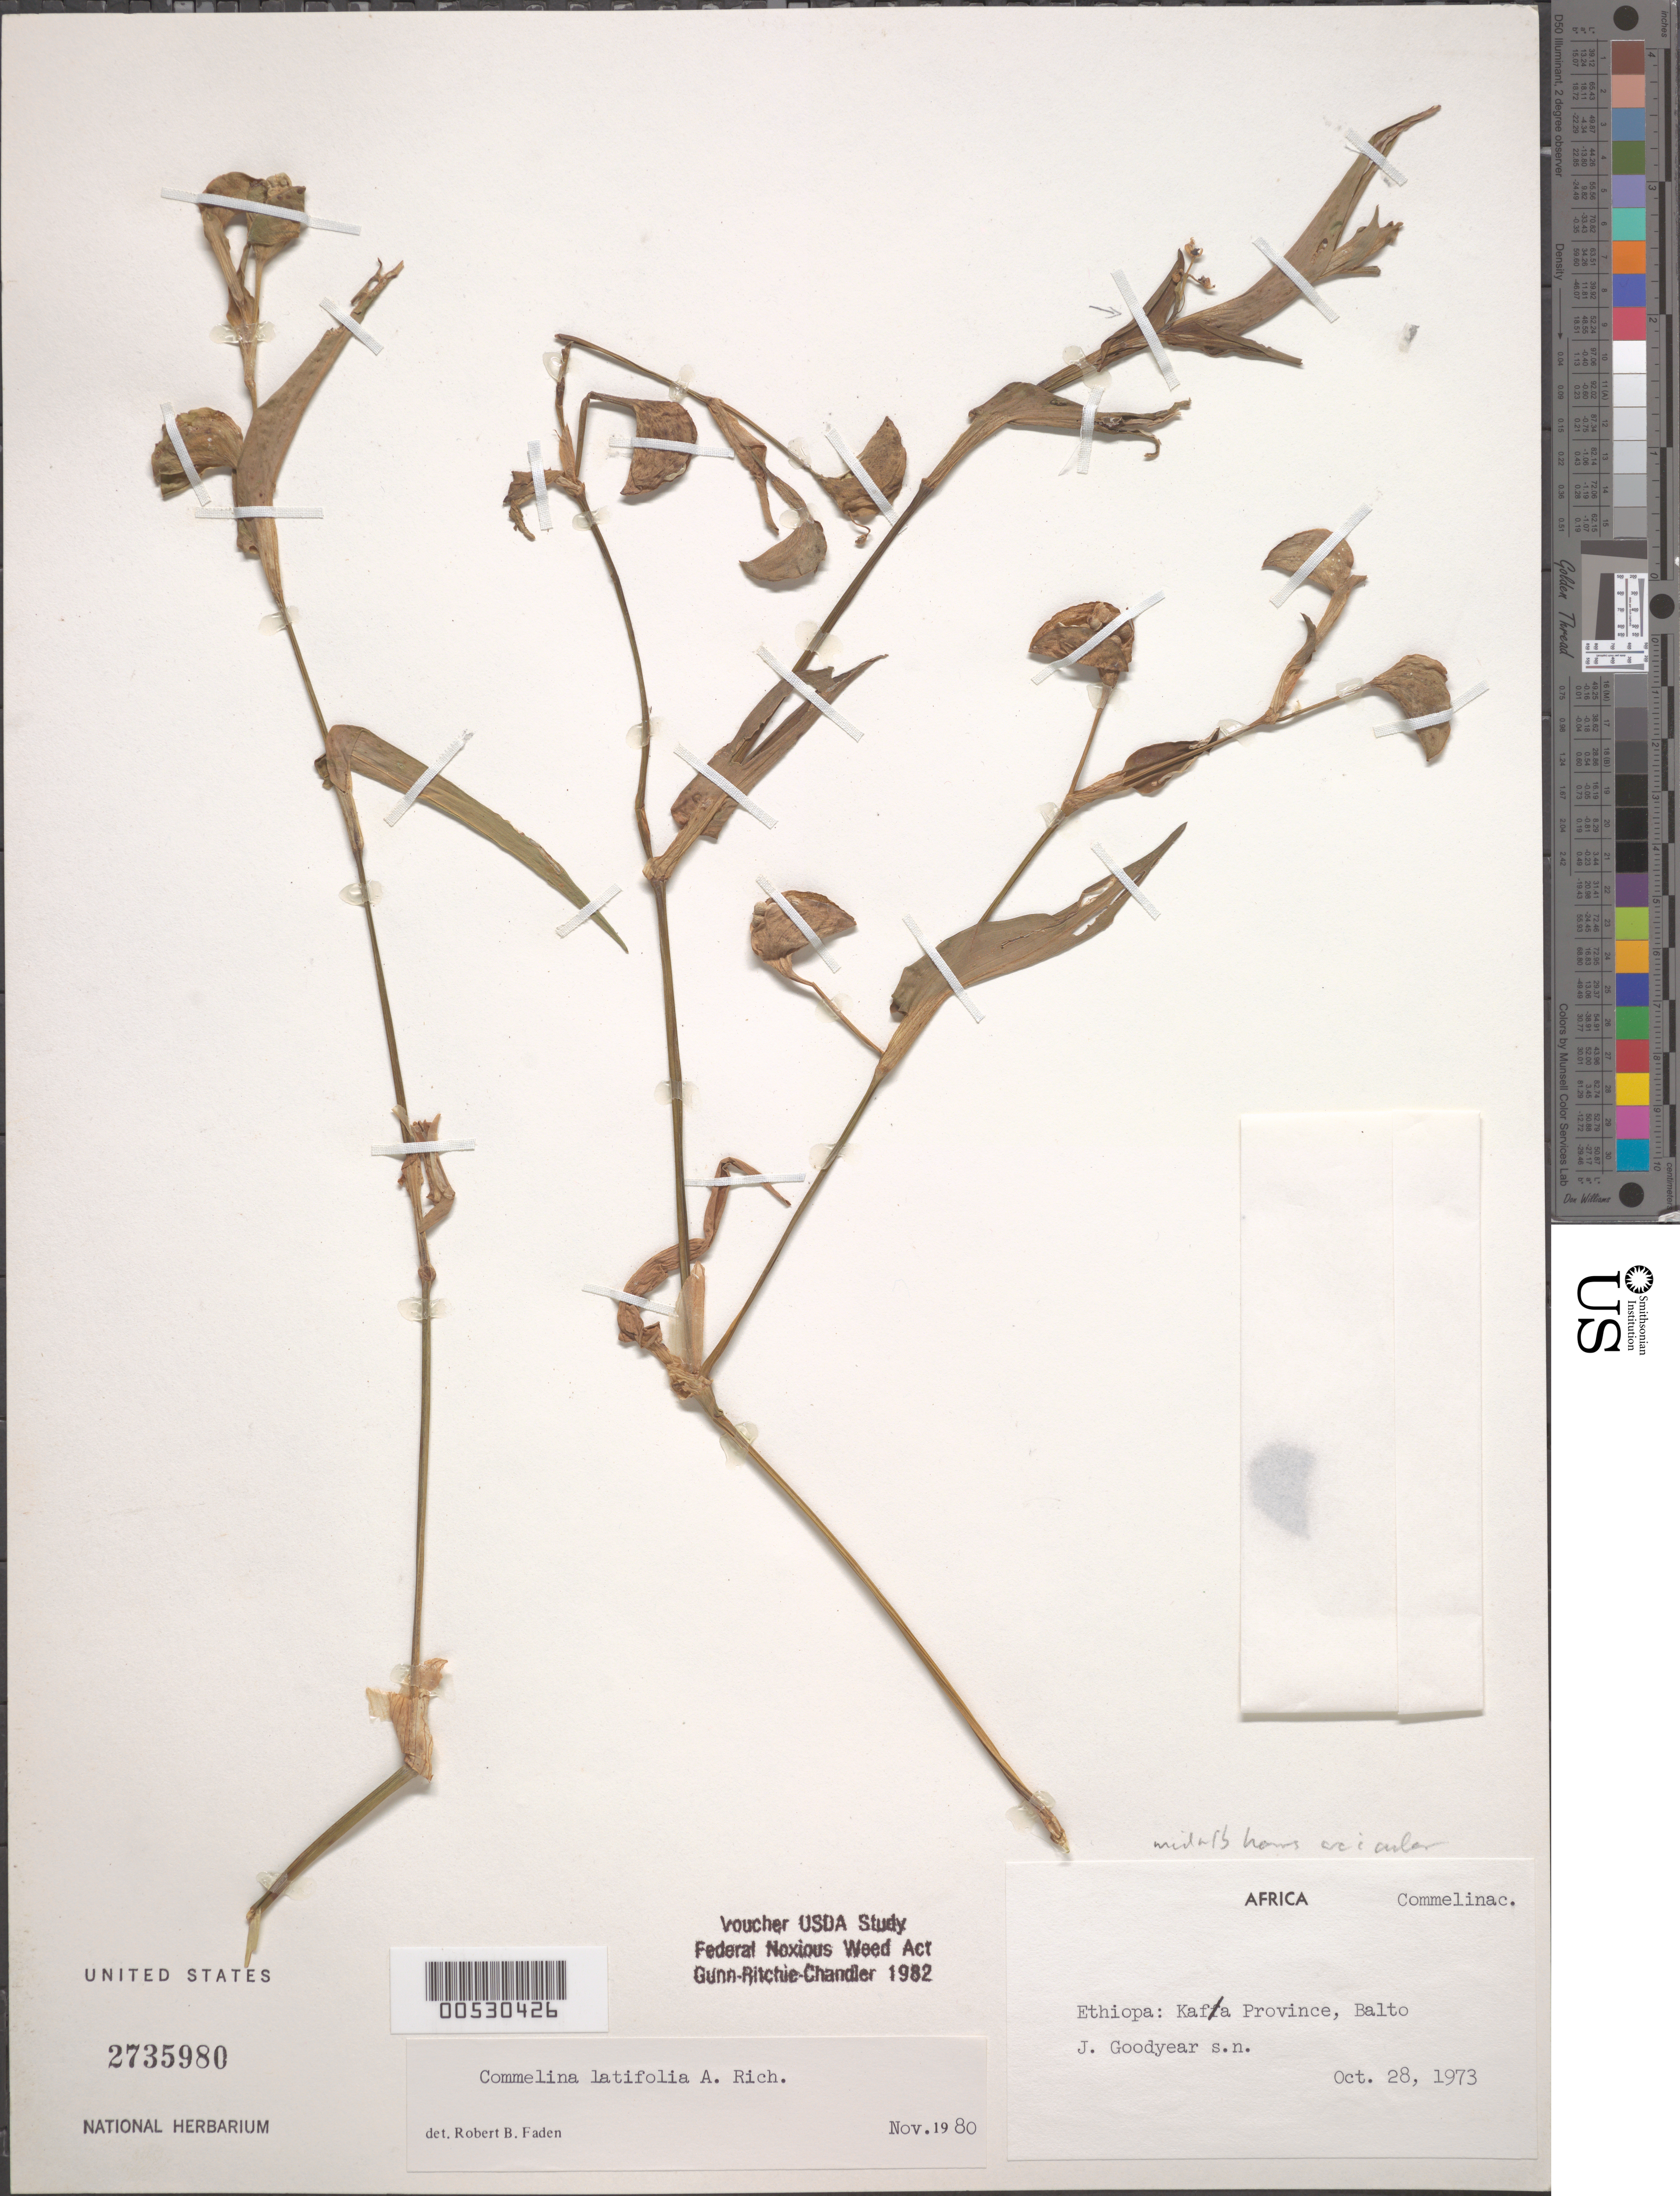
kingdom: Plantae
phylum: Tracheophyta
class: Liliopsida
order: Commelinales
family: Commelinaceae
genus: Commelina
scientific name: Commelina latifolia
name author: Hochst. ex A. Rich.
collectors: J. Goodyear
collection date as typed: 28 Oct 1973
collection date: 1973-10-28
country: Ethiopia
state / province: South West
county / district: Keffa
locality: Balto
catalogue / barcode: US 2735980